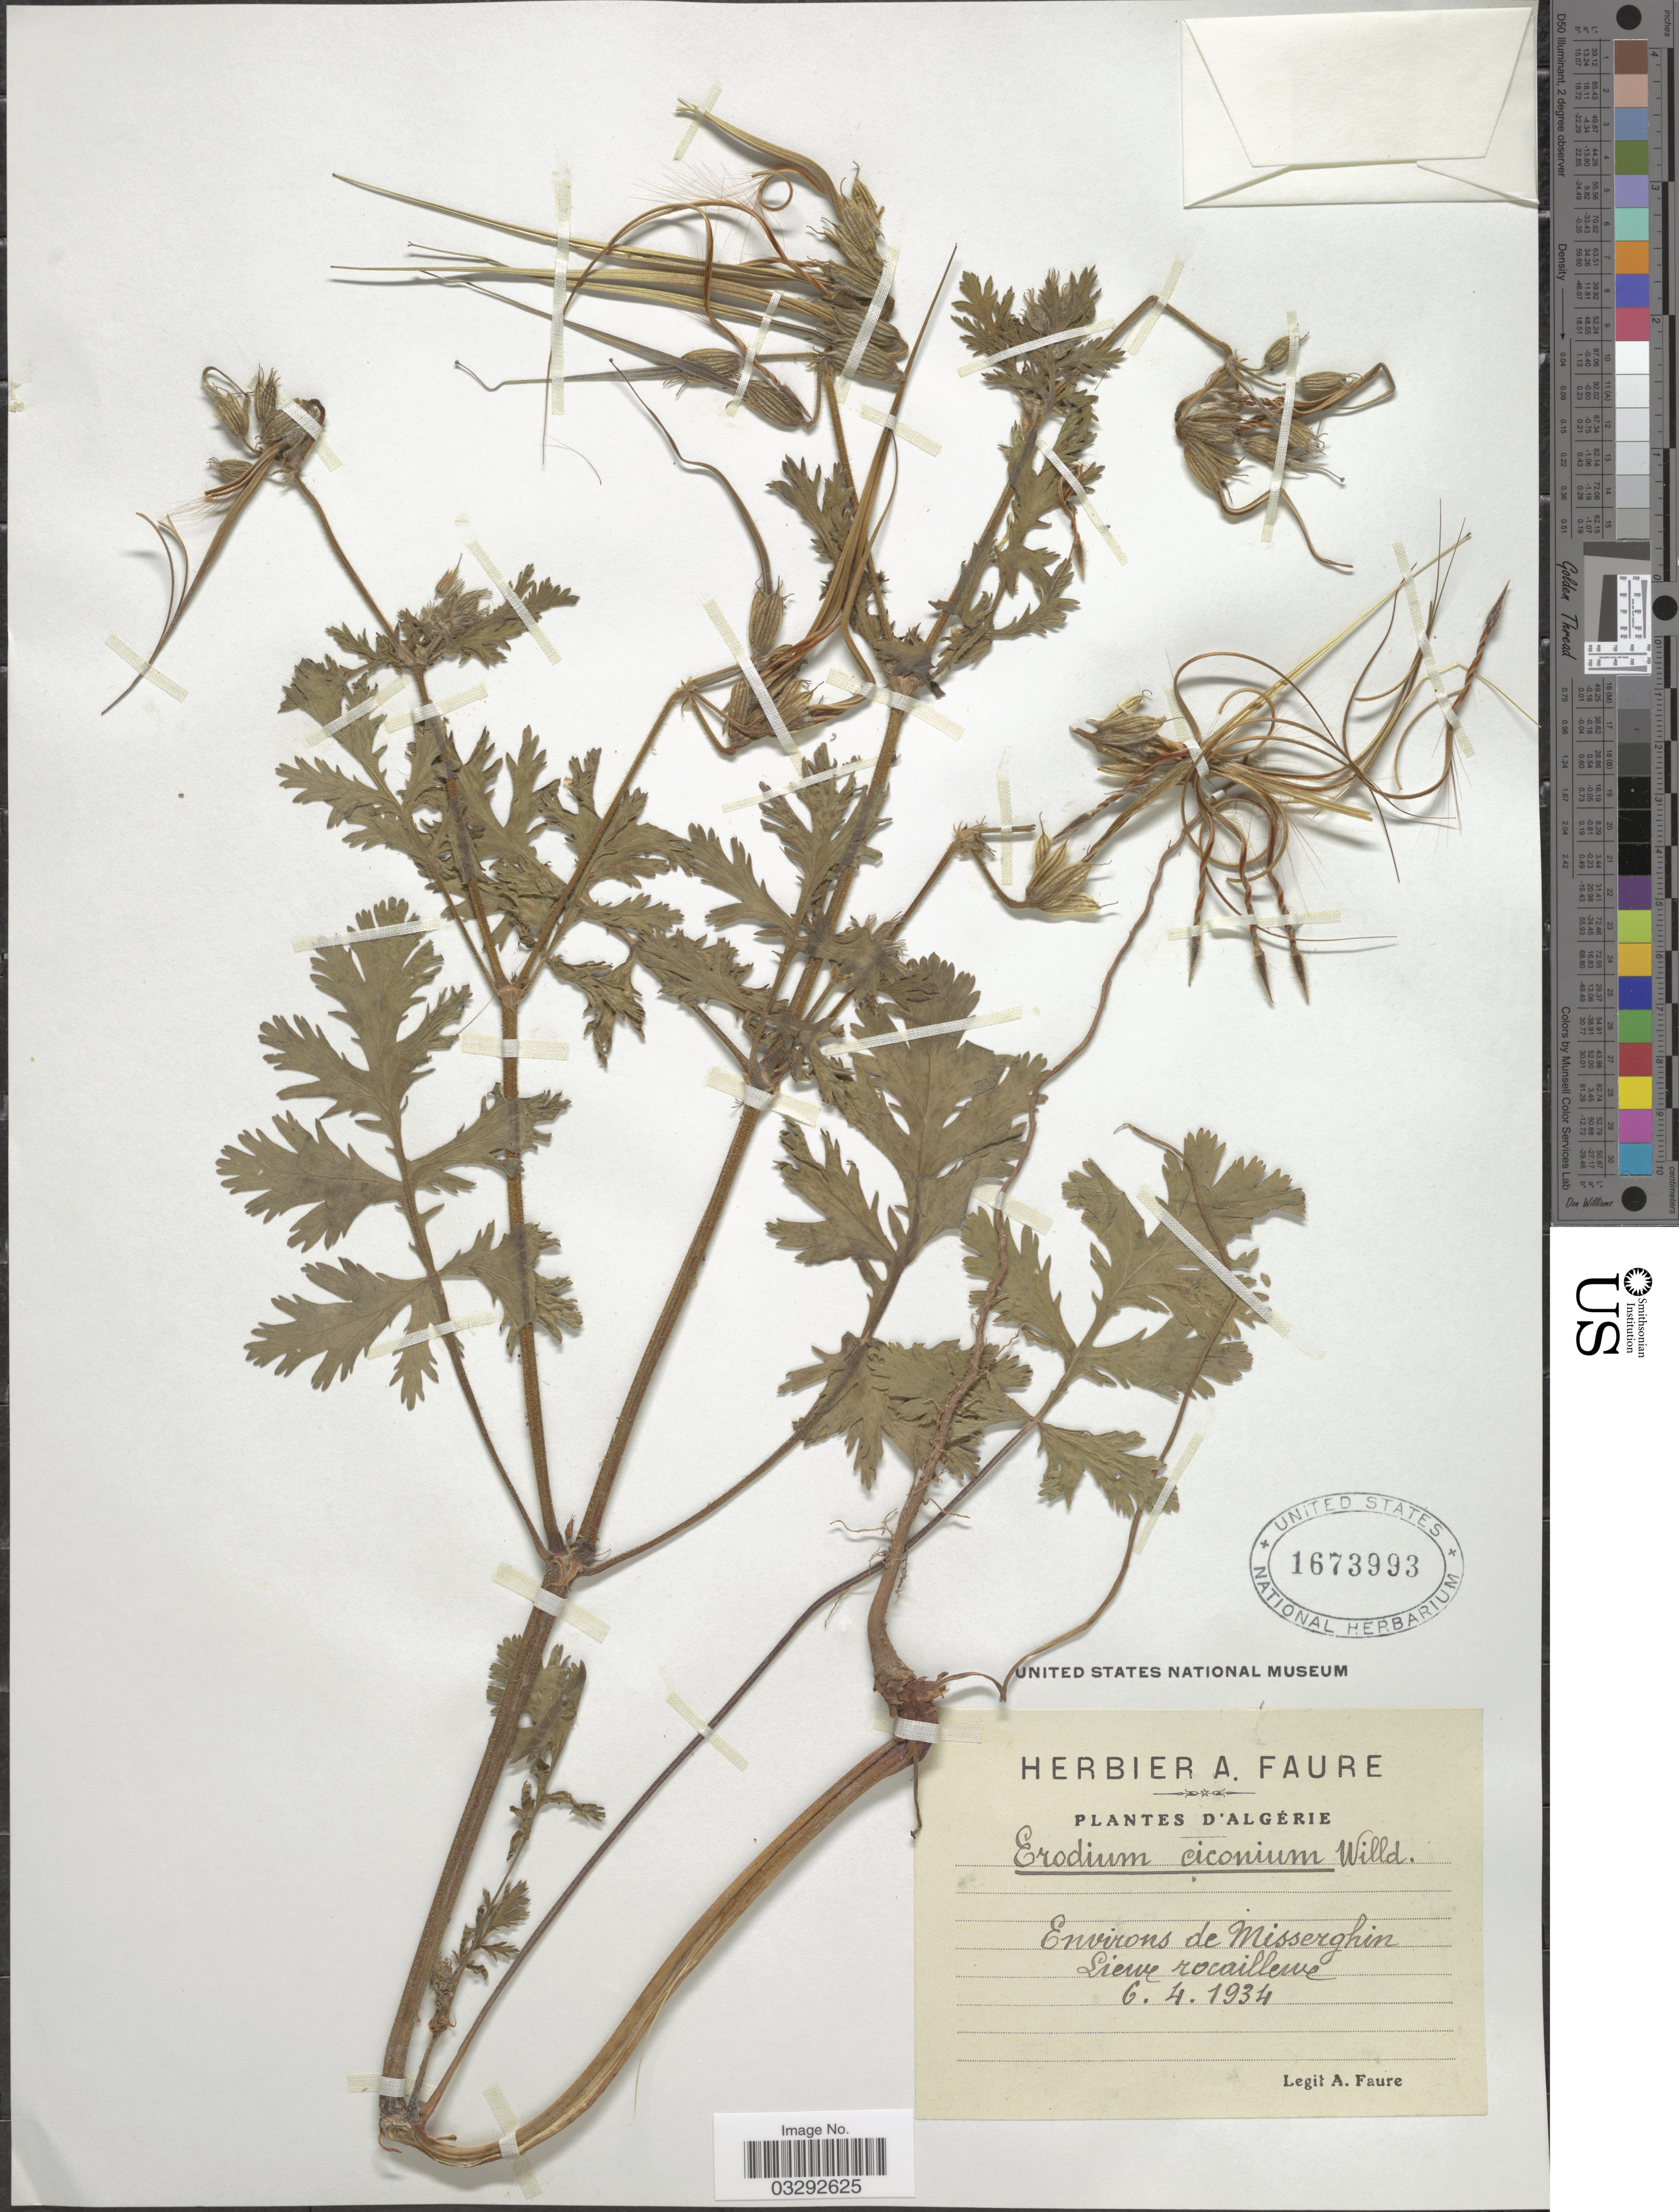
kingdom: Plantae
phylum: Tracheophyta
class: Magnoliopsida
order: Geraniales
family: Geraniaceae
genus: Erodium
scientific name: Erodium ciconium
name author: (L.) L'Hér.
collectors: A. Faure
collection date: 1934-04-06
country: Algeria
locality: Environs de Misserghin.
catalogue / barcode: US 1673993